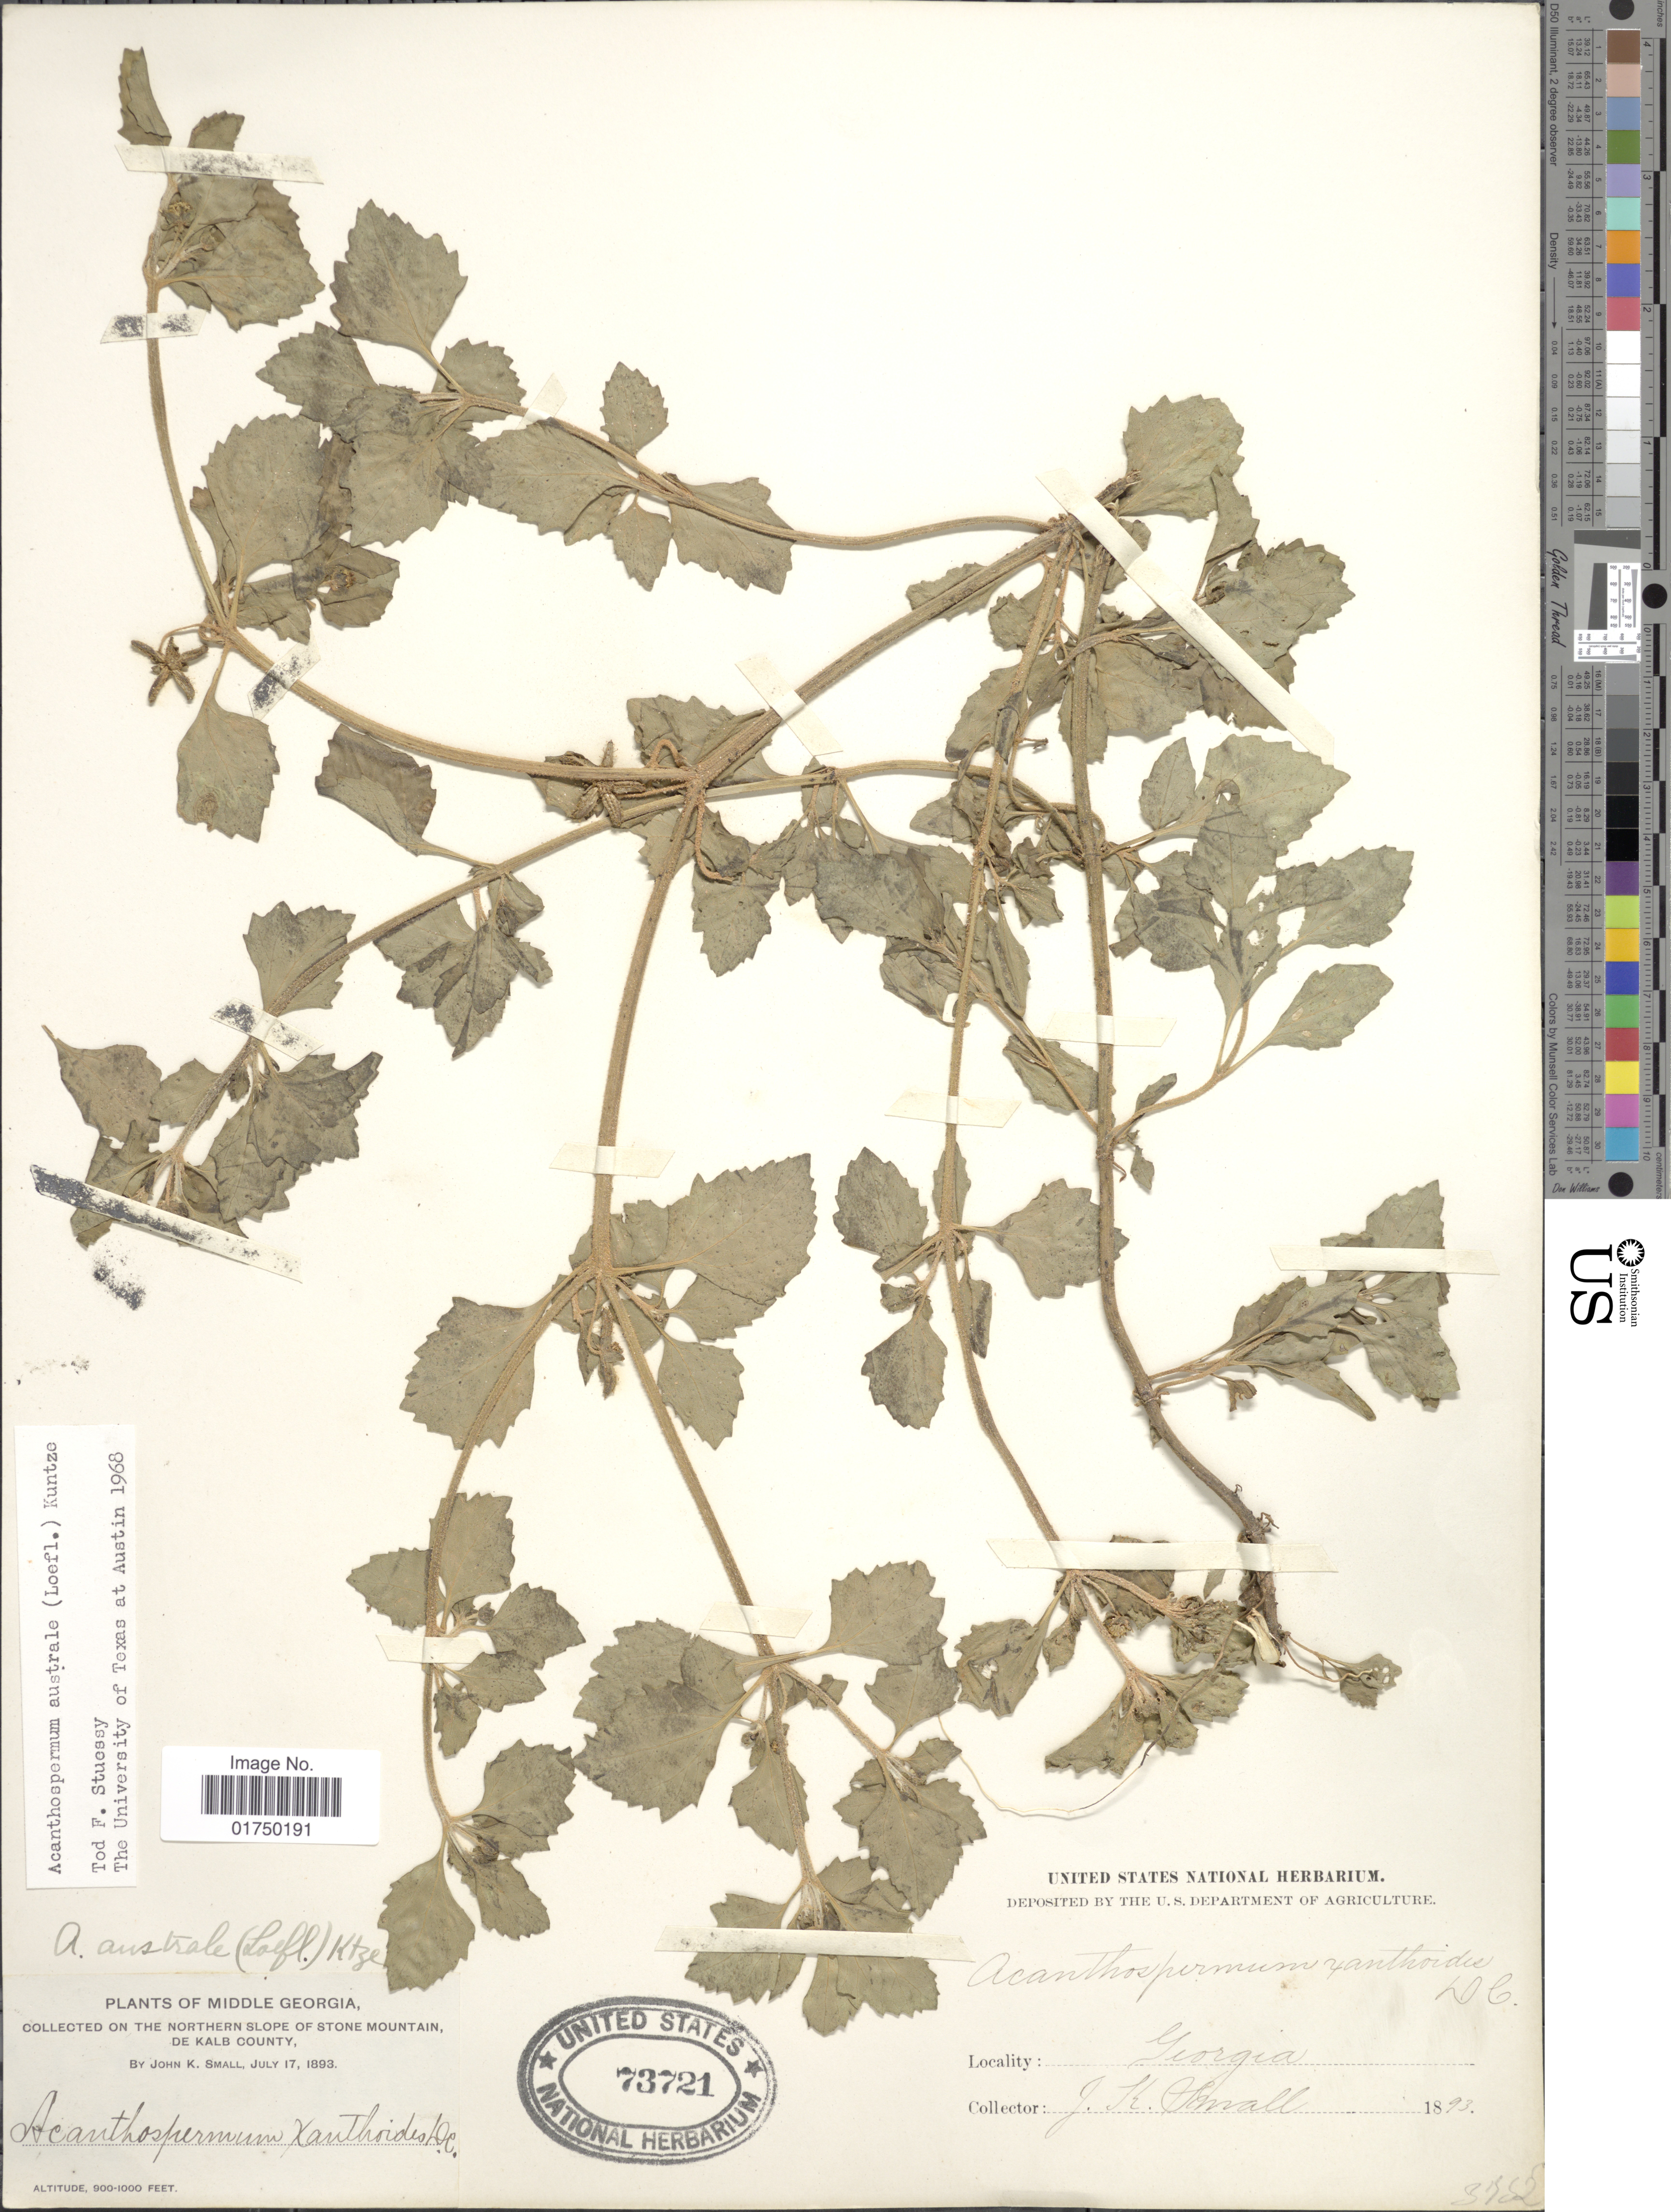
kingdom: Plantae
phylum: Tracheophyta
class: Magnoliopsida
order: Asterales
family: Asteraceae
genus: Acanthospermum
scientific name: Acanthospermum australe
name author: (Loefl.) Kuntze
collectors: J. K. Small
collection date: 1893-07-17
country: United States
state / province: Georgia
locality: Middle Georgia, on the Northern Slope of Stone Mountain, de Kalb County.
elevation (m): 274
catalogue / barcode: US 73721